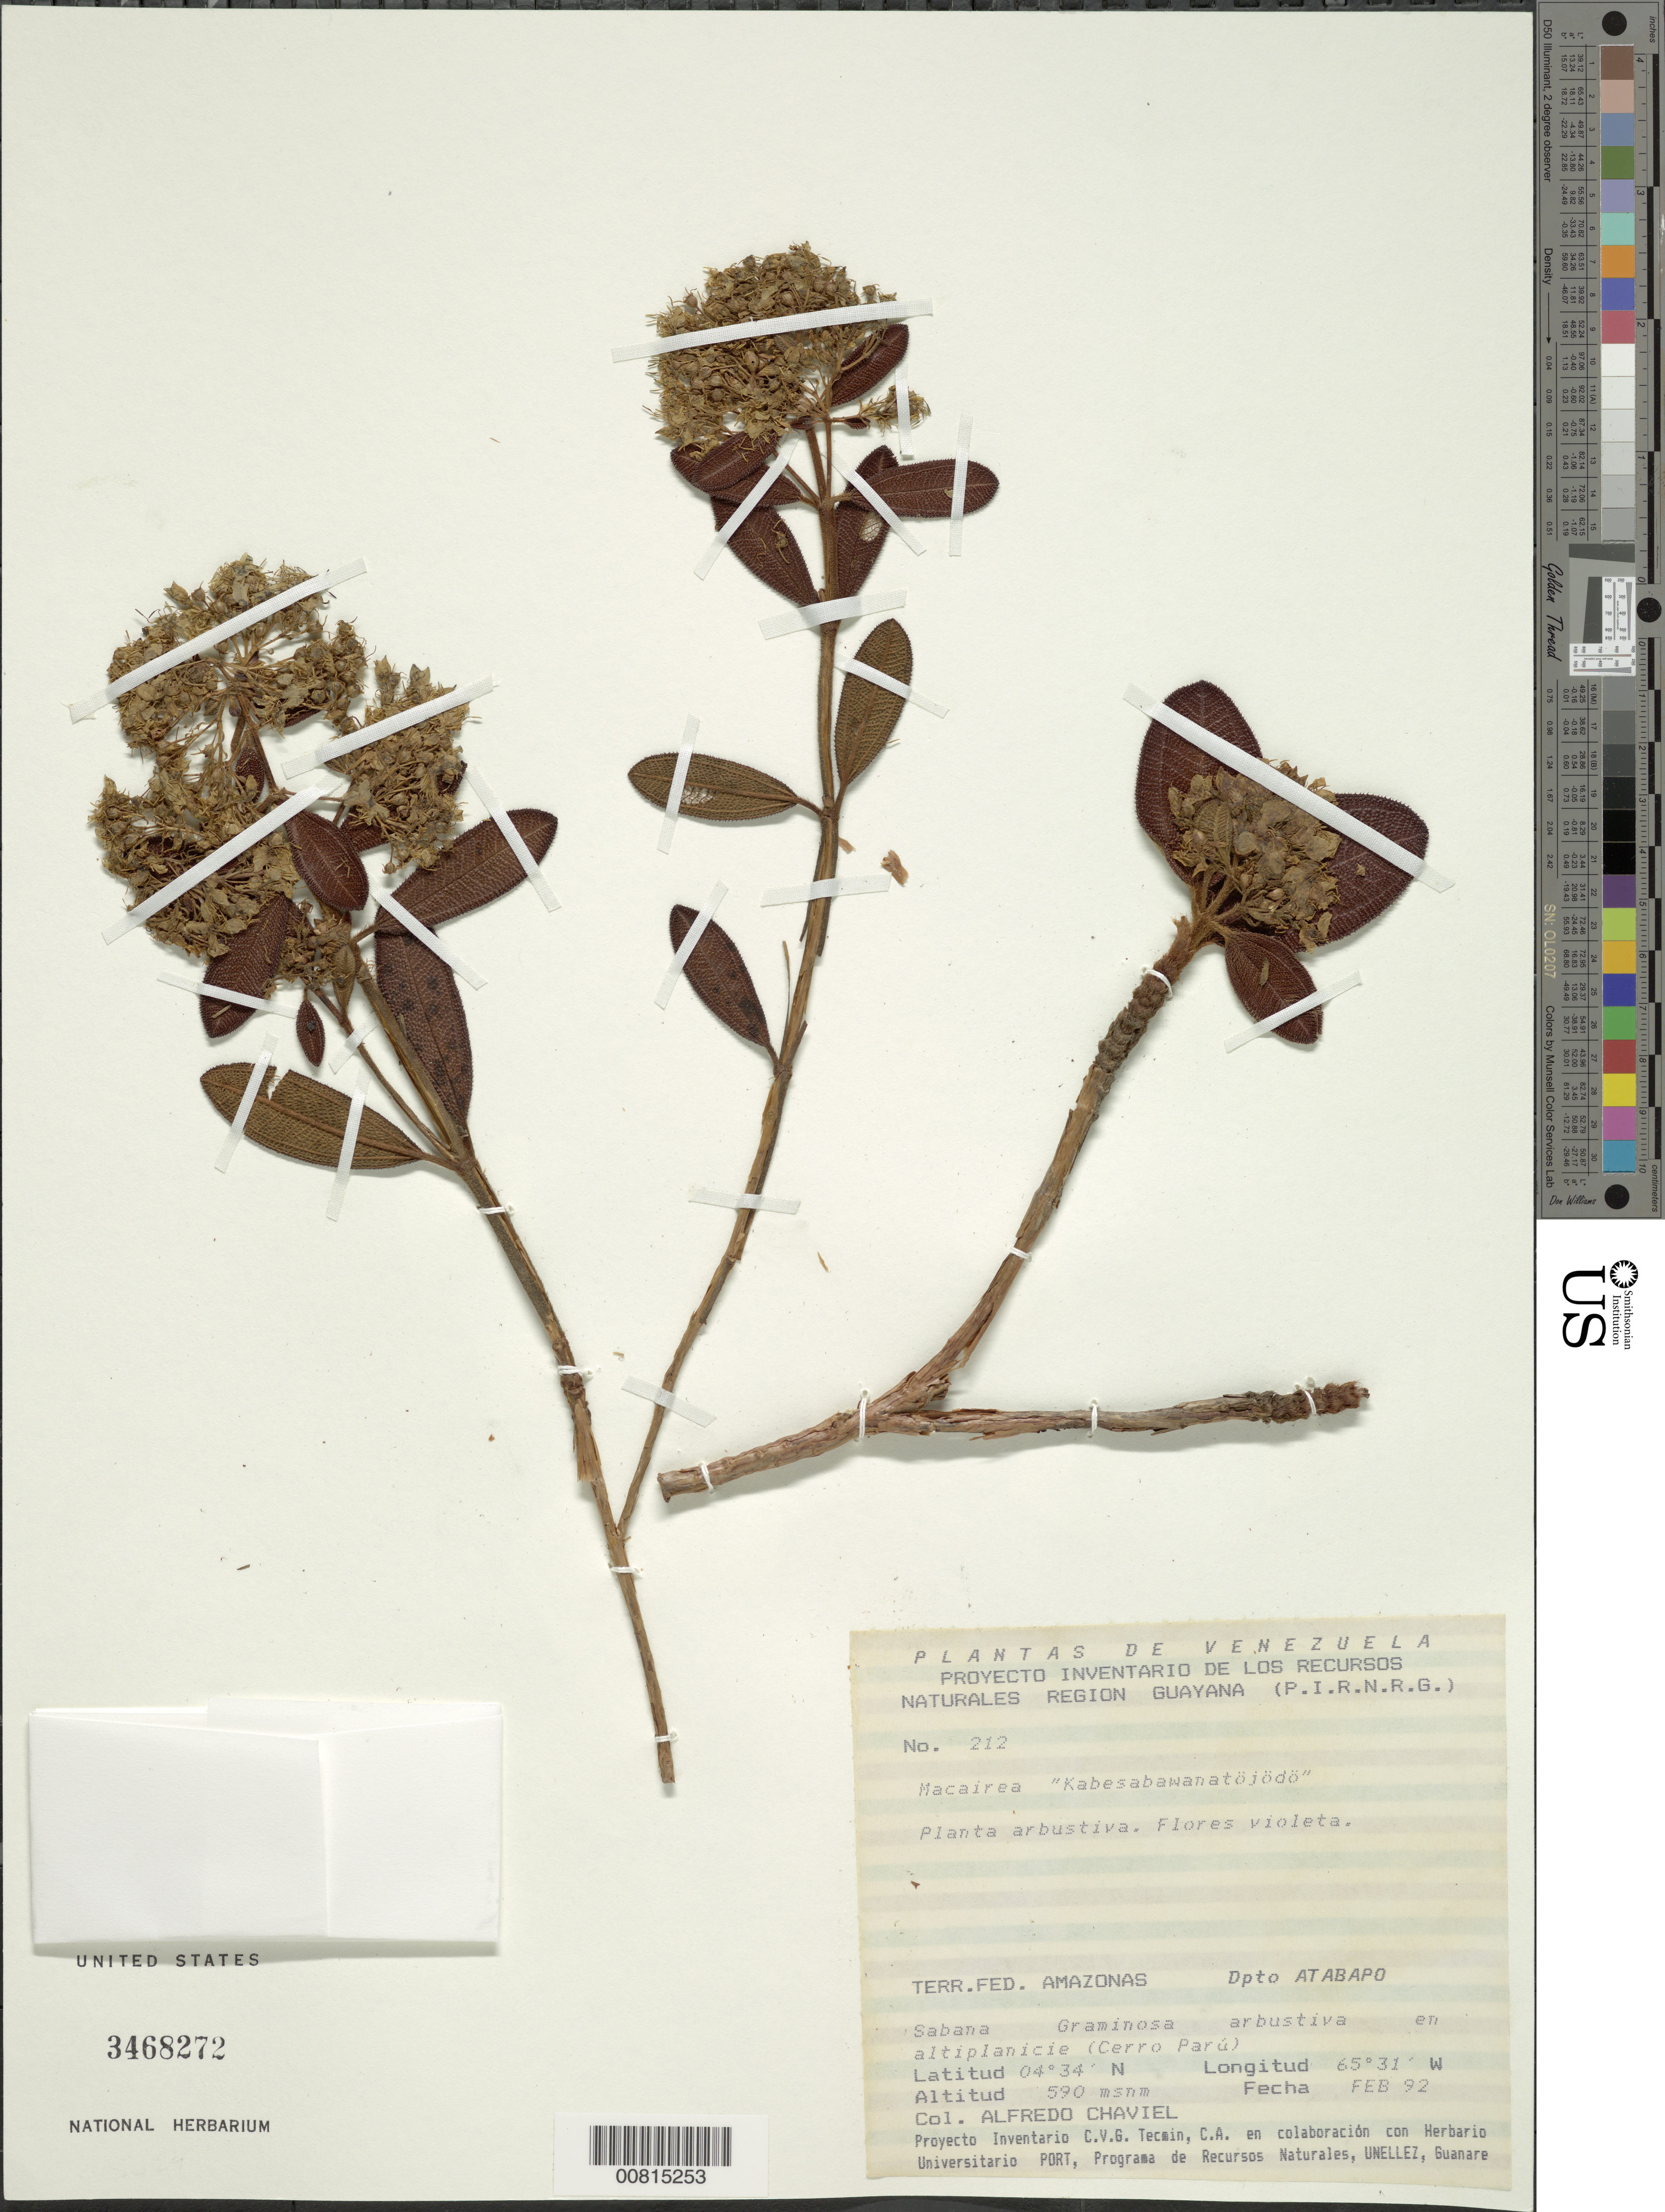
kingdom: Plantae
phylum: Tracheophyta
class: Magnoliopsida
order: Myrtales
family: Melastomataceae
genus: Macairea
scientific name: Macairea rigida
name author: Benth.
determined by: Nunes da Silva, Diego, (RB), Jardim Botanico do Rio de Janeiro - Herbario (BRAZIL)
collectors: A. Chaviel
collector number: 212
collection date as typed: Feb-92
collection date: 1992-02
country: Venezuela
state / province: Amazonas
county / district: Atabapo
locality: Cerro Parú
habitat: Sabana graminosa arbustiva en altiplanicie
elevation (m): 590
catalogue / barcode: US 3468272